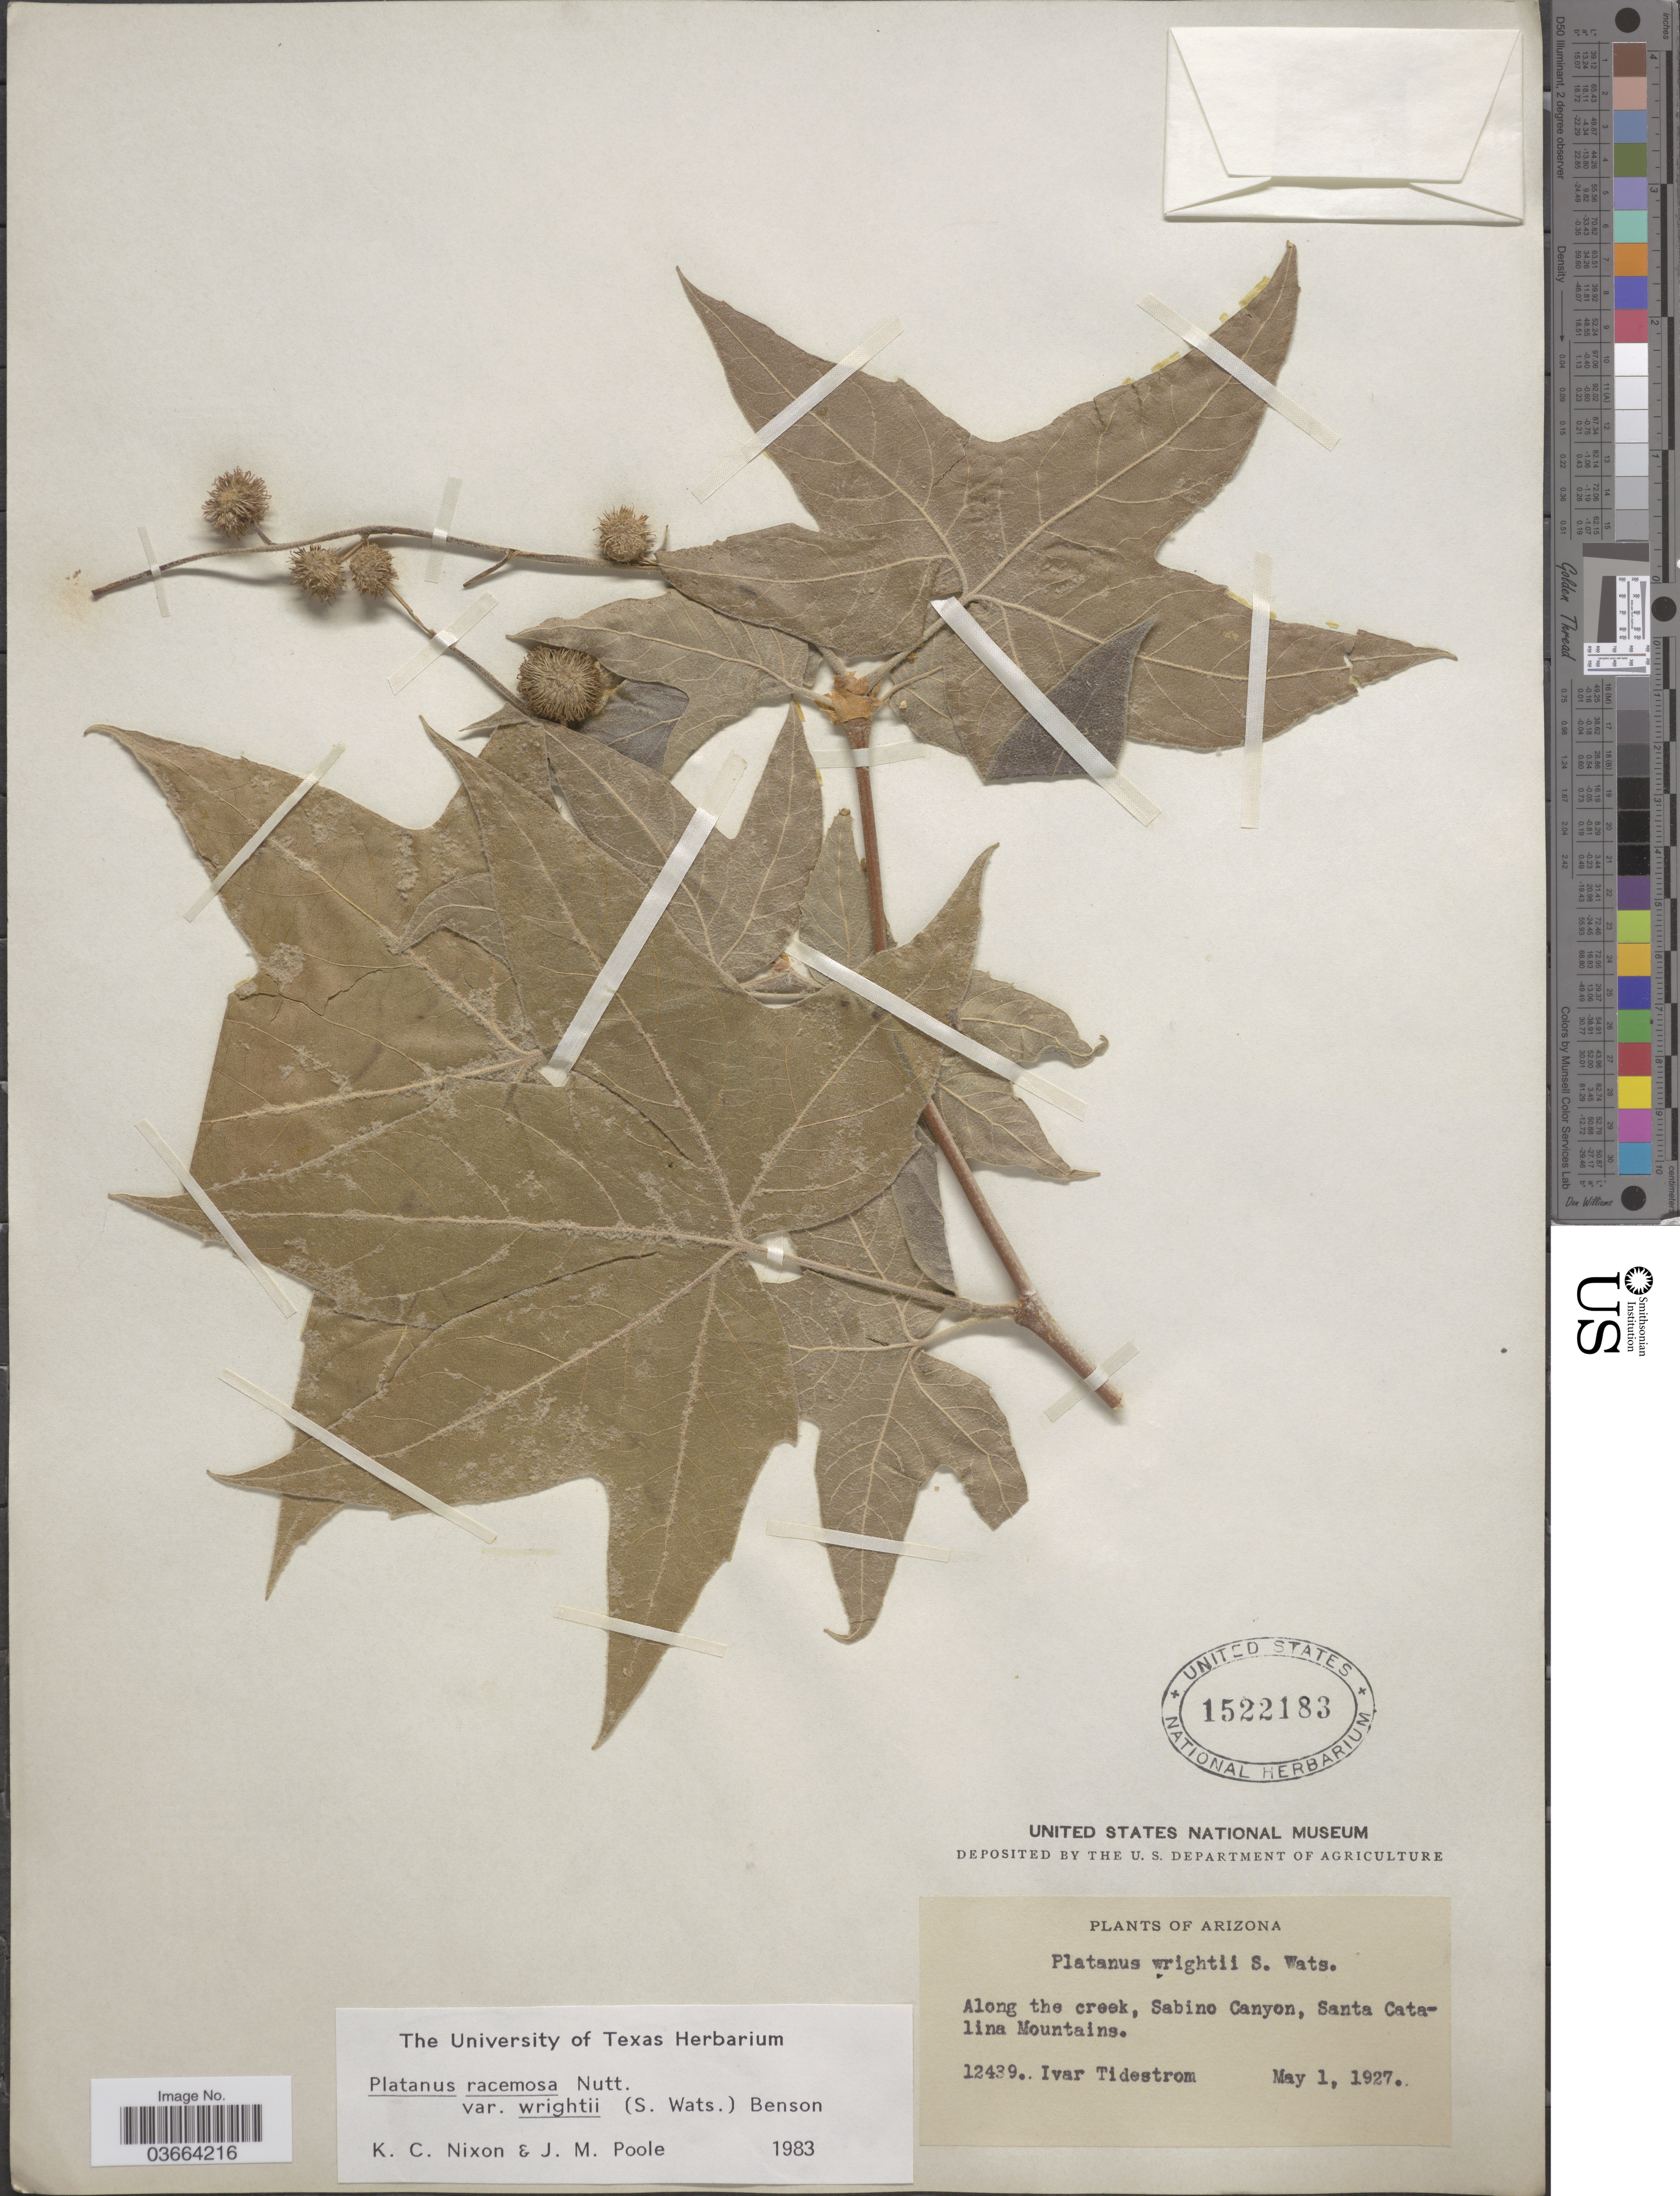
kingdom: Plantae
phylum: Tracheophyta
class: Magnoliopsida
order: Proteales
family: Platanaceae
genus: Platanus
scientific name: Platanus racemosa var. wrightii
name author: (S. Watson) L.D. Benson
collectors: I. F. Tidestrom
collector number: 12439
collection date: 1927-05-01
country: United States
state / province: Arizona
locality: Along the creek, Sabino Canyon, Santa Catalina Mountains.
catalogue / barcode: US 1522183